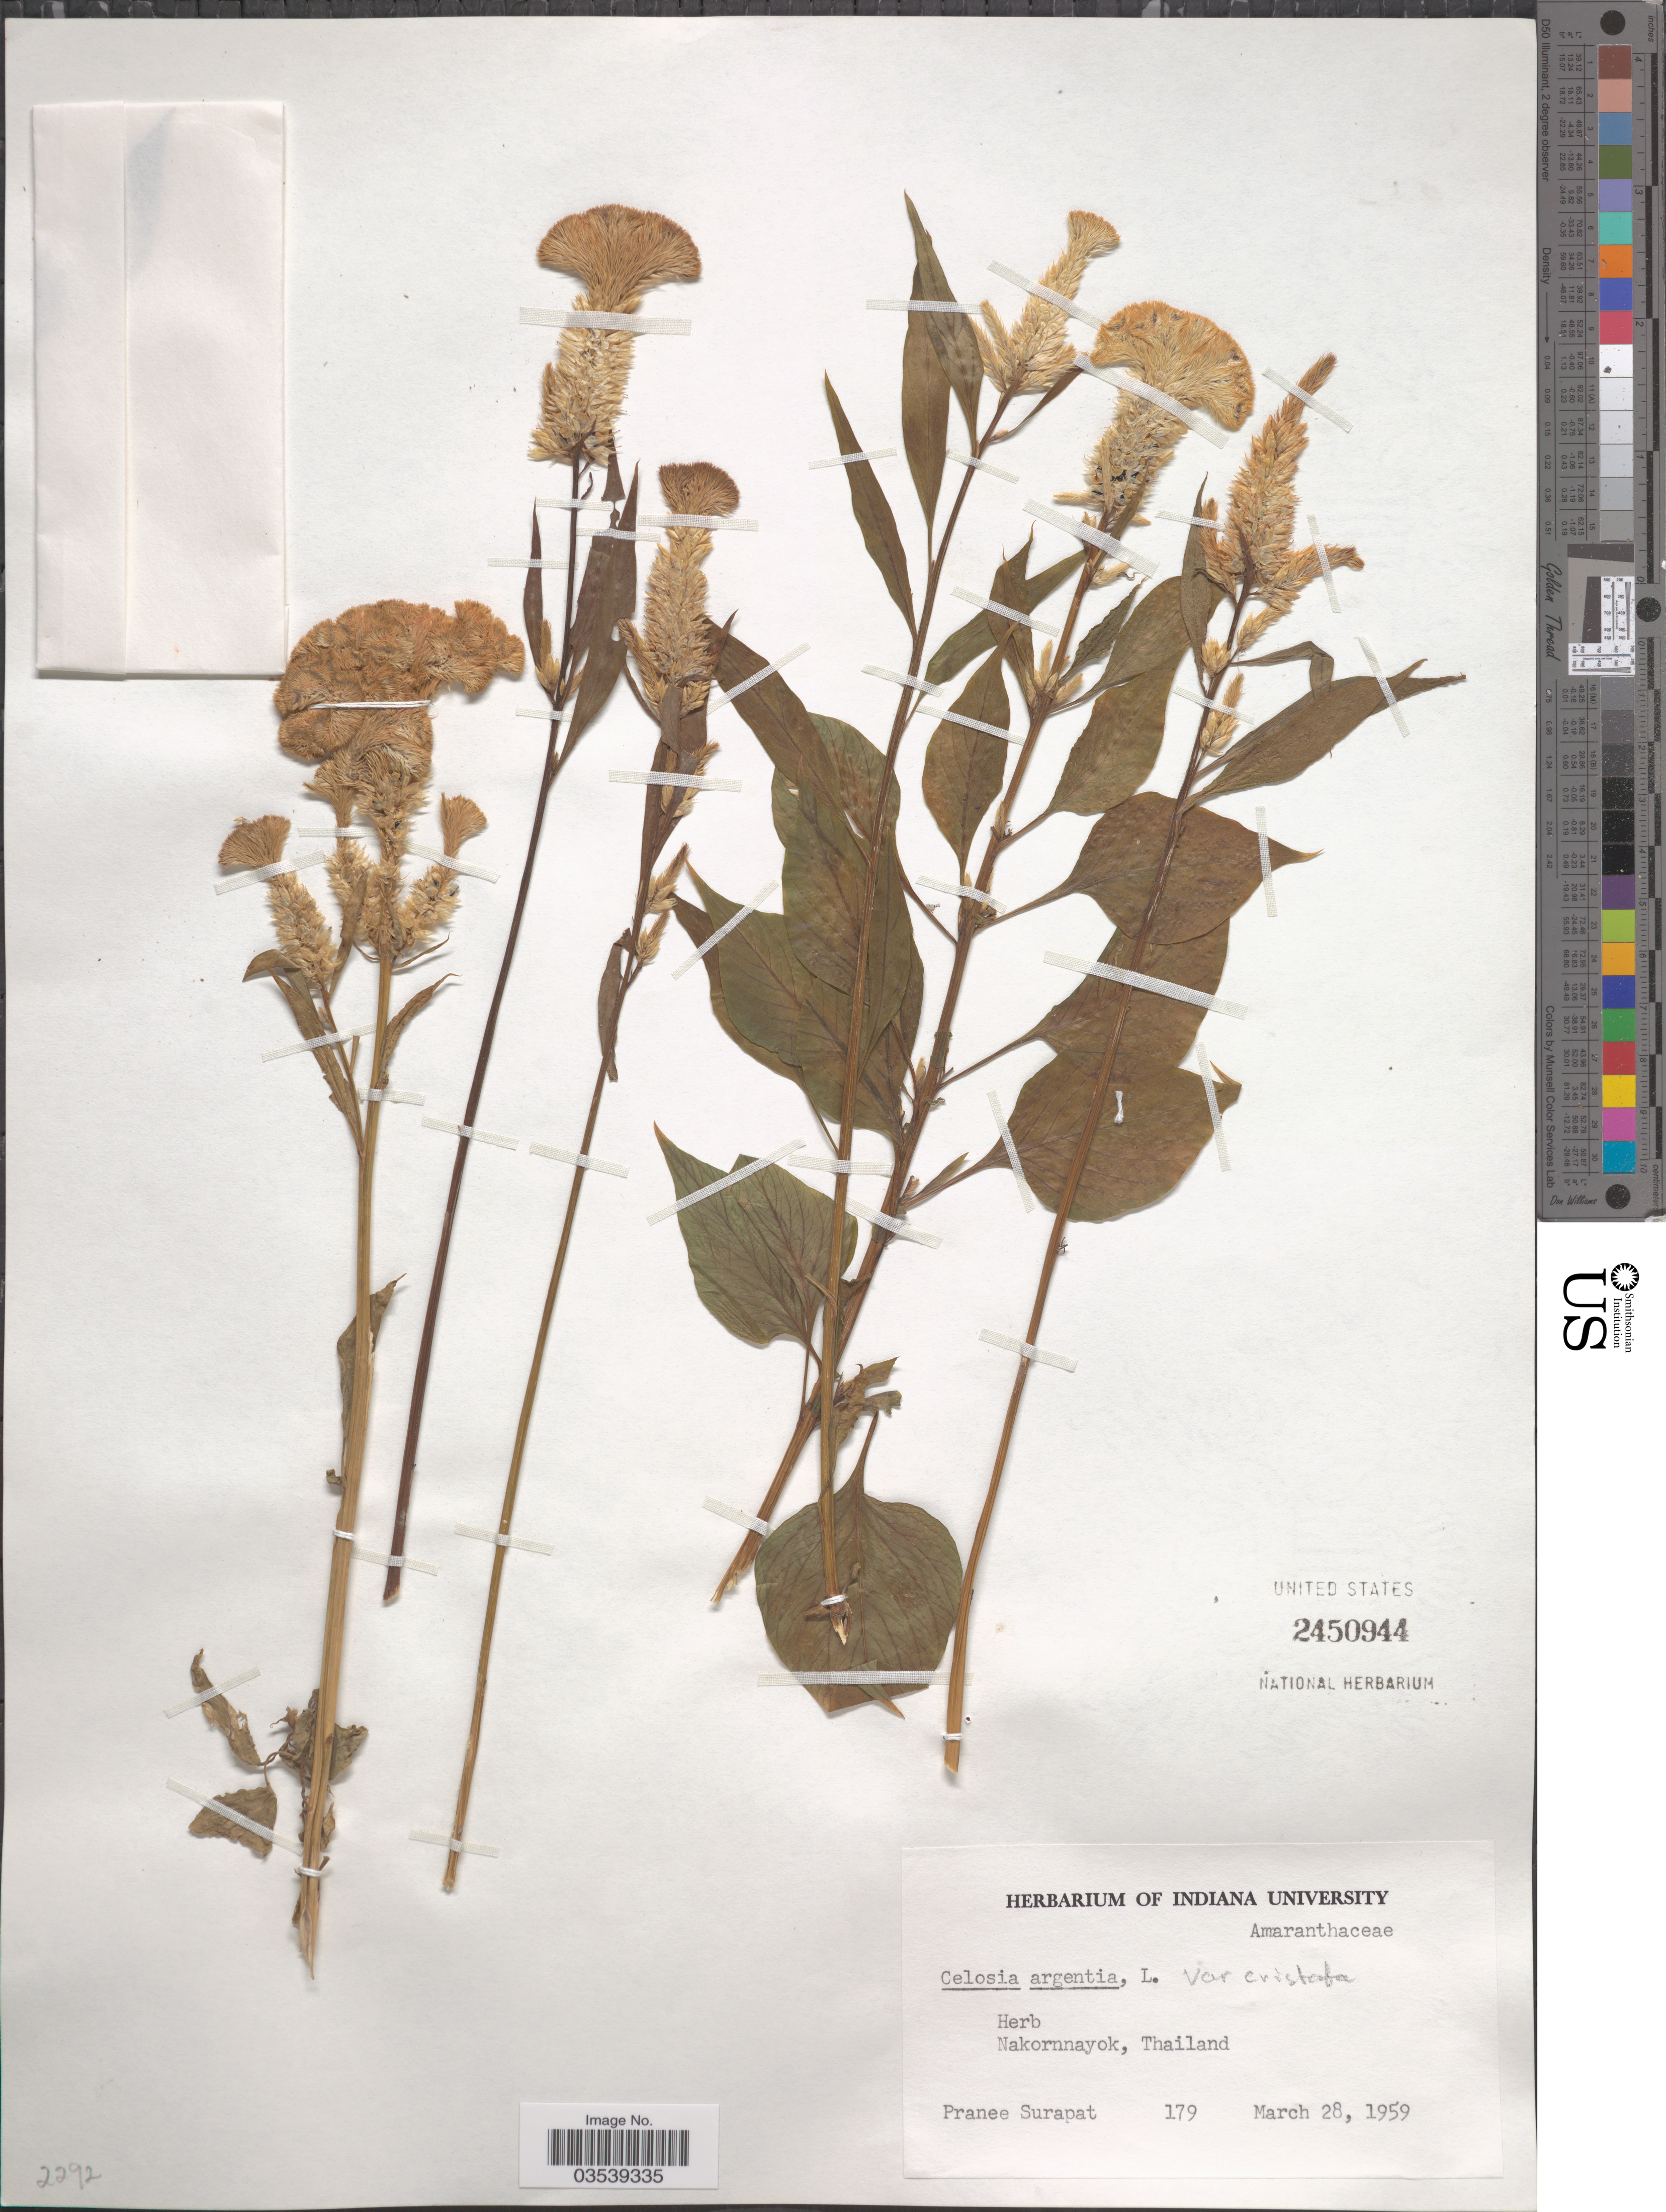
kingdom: Plantae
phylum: Tracheophyta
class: Magnoliopsida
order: Caryophyllales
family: Amaranthaceae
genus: Celosia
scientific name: Celosia argentea var. cristata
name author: (L.) Kuntze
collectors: P. Surapat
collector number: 179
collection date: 1959-03-28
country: Thailand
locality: Nakornnayok.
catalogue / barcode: US 2450944